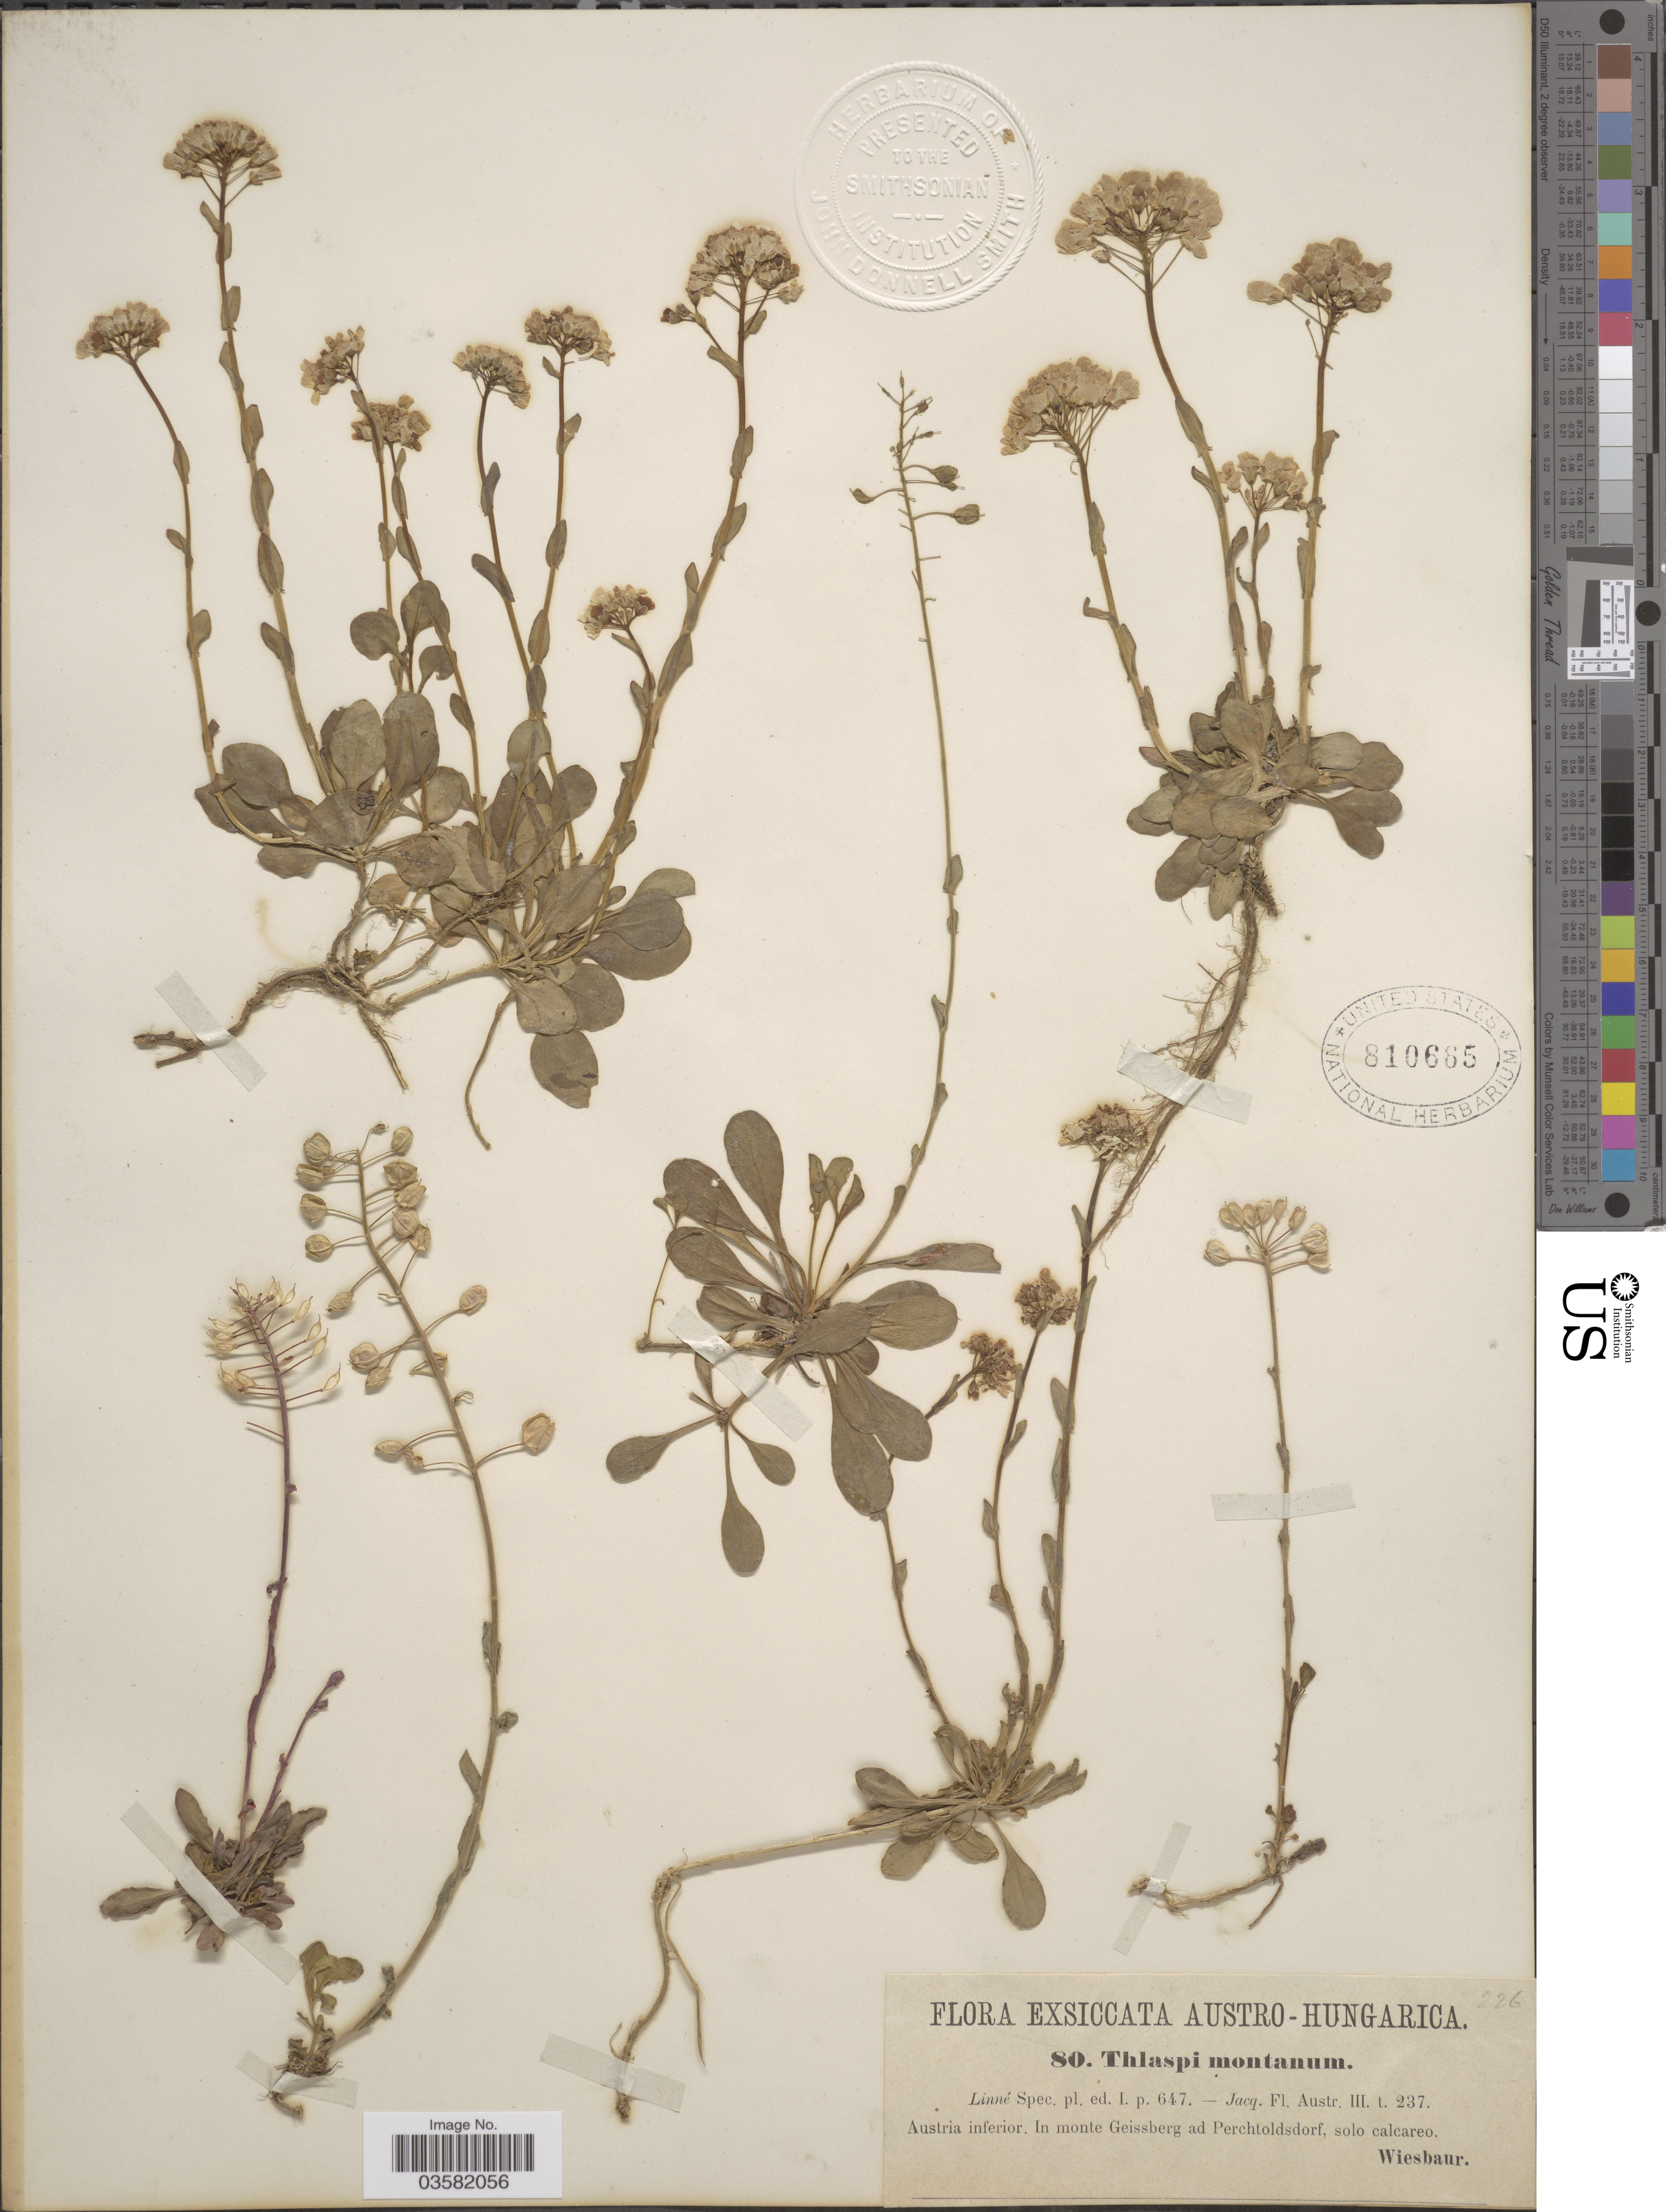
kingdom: Plantae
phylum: Tracheophyta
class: Magnoliopsida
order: Brassicales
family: Brassicaceae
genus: Thlaspi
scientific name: Thlaspi montanum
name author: L.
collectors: Wiesbaur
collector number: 80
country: Austria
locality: Austro-Hungarica. Austria inferior. In monte Geissberg ad Perchtoldsdorf.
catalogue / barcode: US 810665